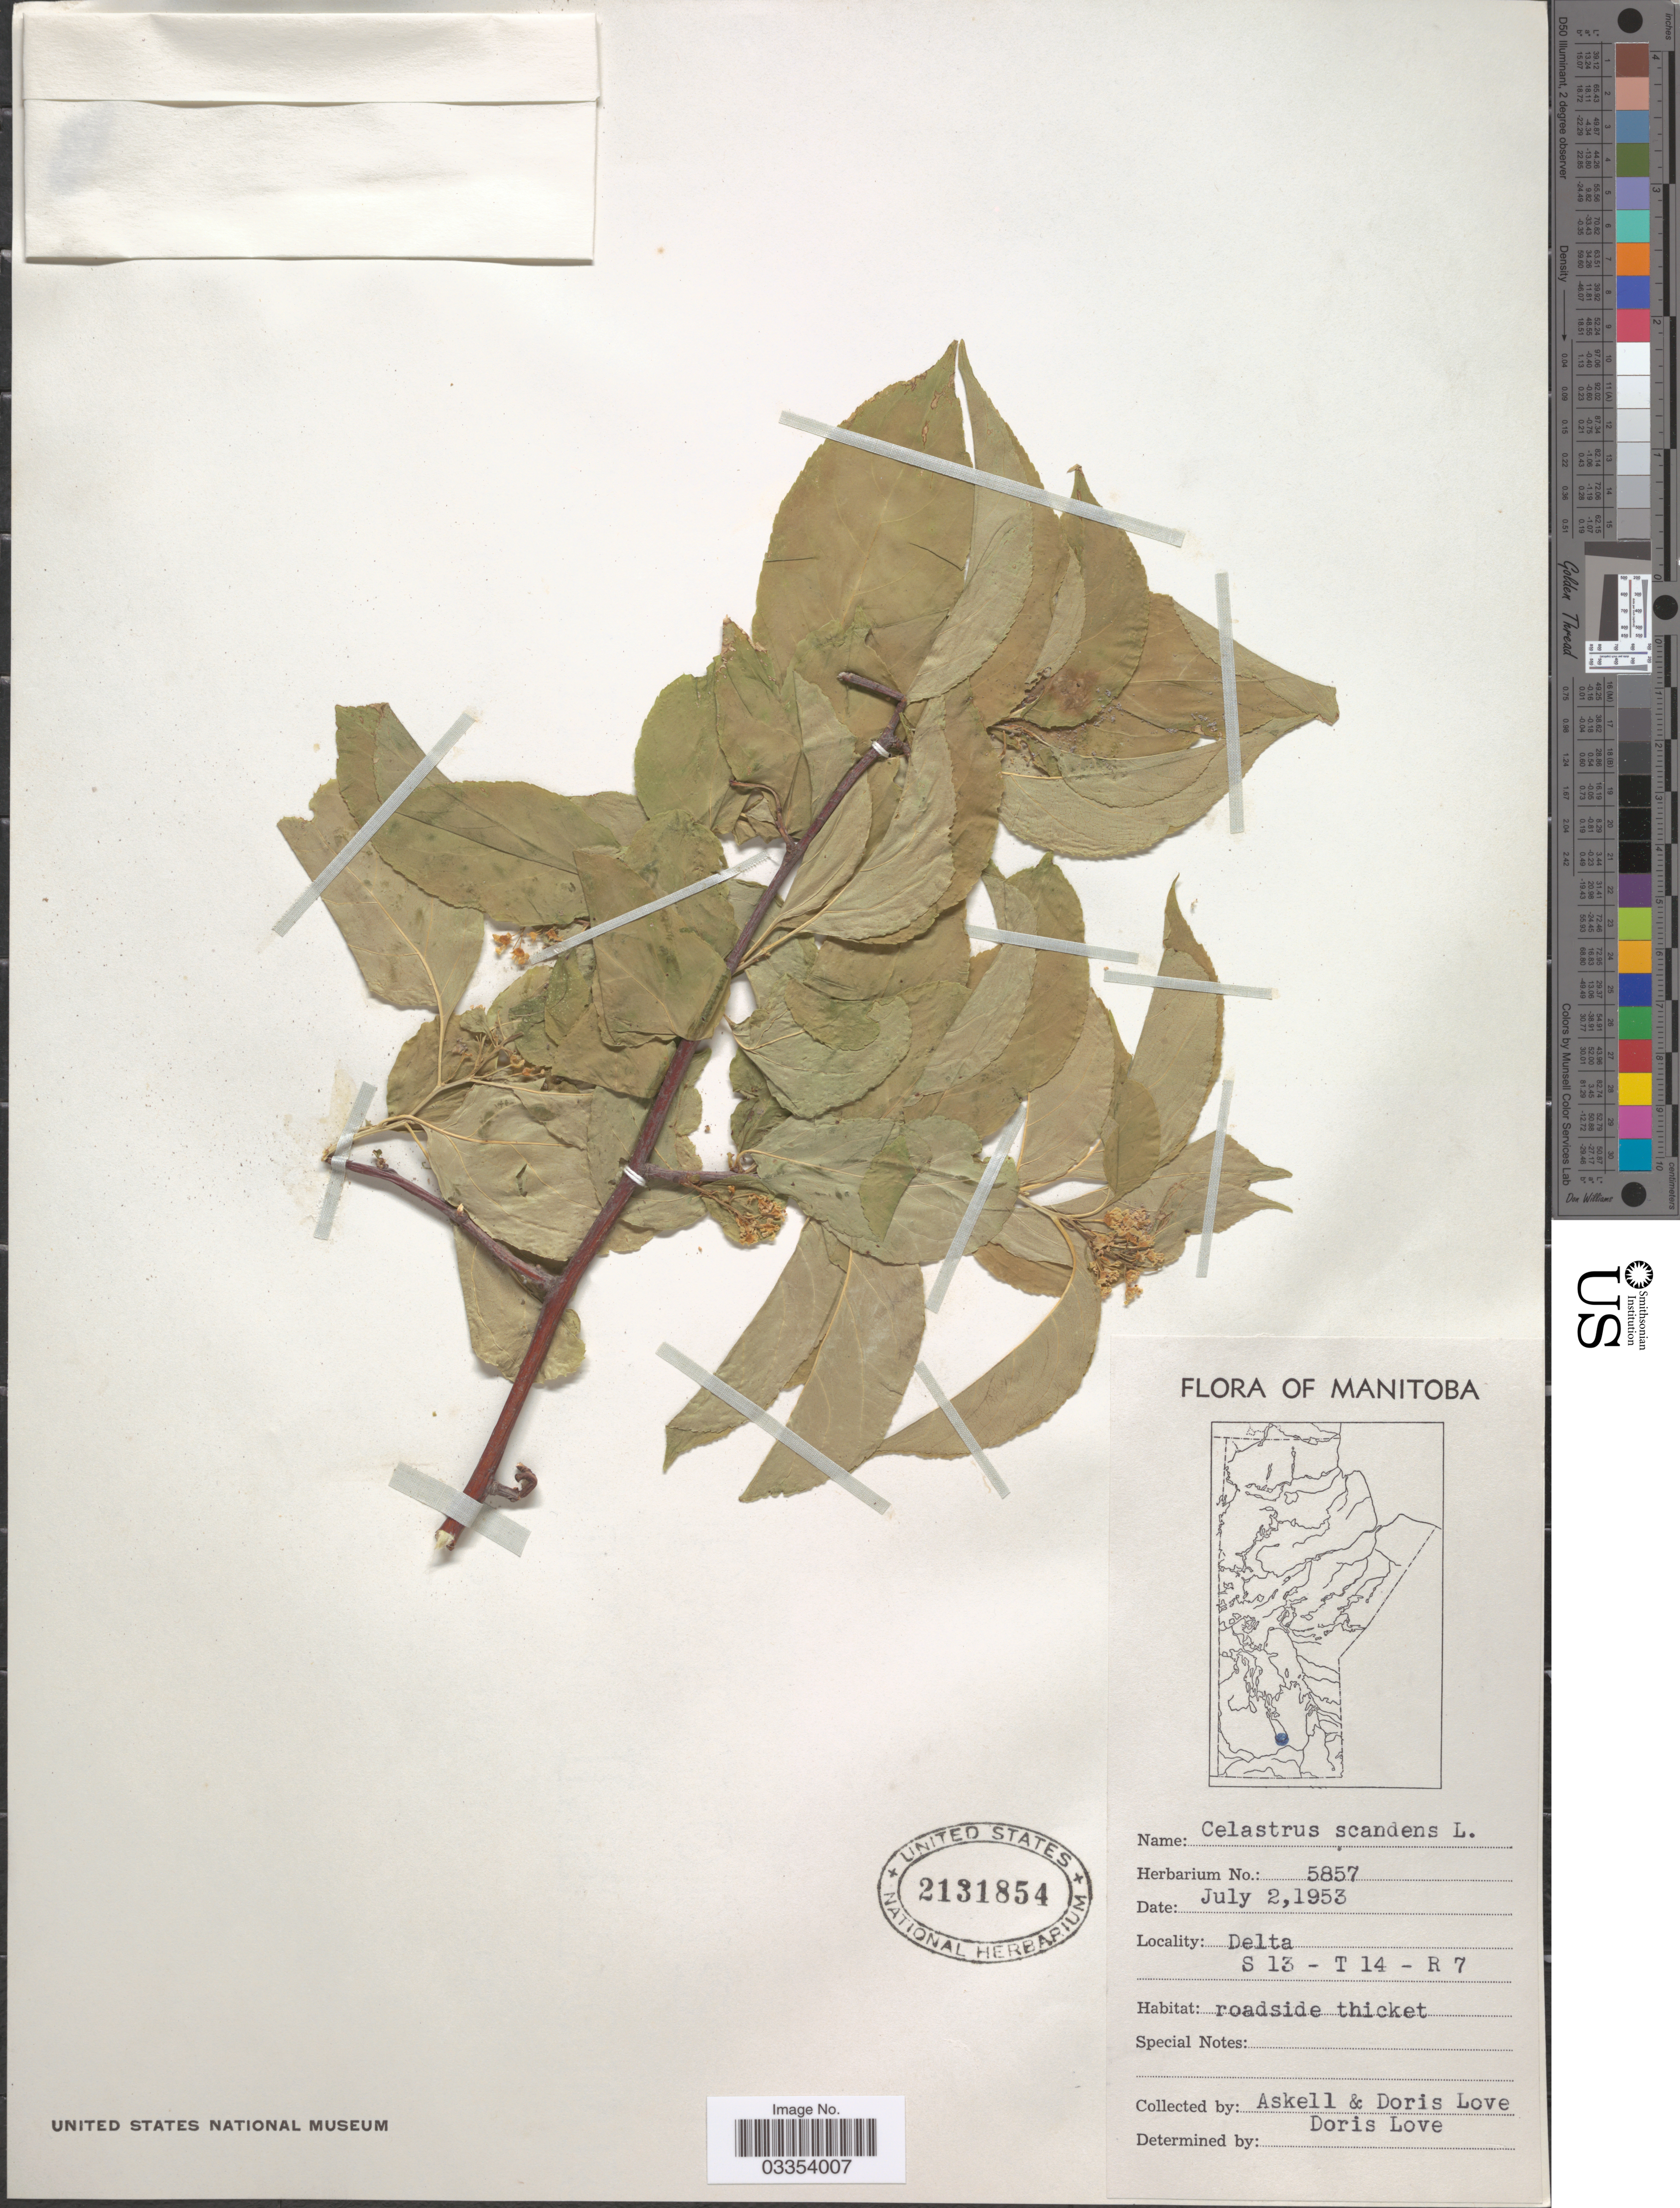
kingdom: Plantae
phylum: Tracheophyta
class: Magnoliopsida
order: Celastrales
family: Celastraceae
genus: Celastrus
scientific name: Celastrus scandens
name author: L.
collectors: -. Askell & D. Löve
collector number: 5857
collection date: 1953-07-02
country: Canada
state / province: Manitoba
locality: Delta. S 13 - T 14 - R 7.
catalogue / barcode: US 2131854